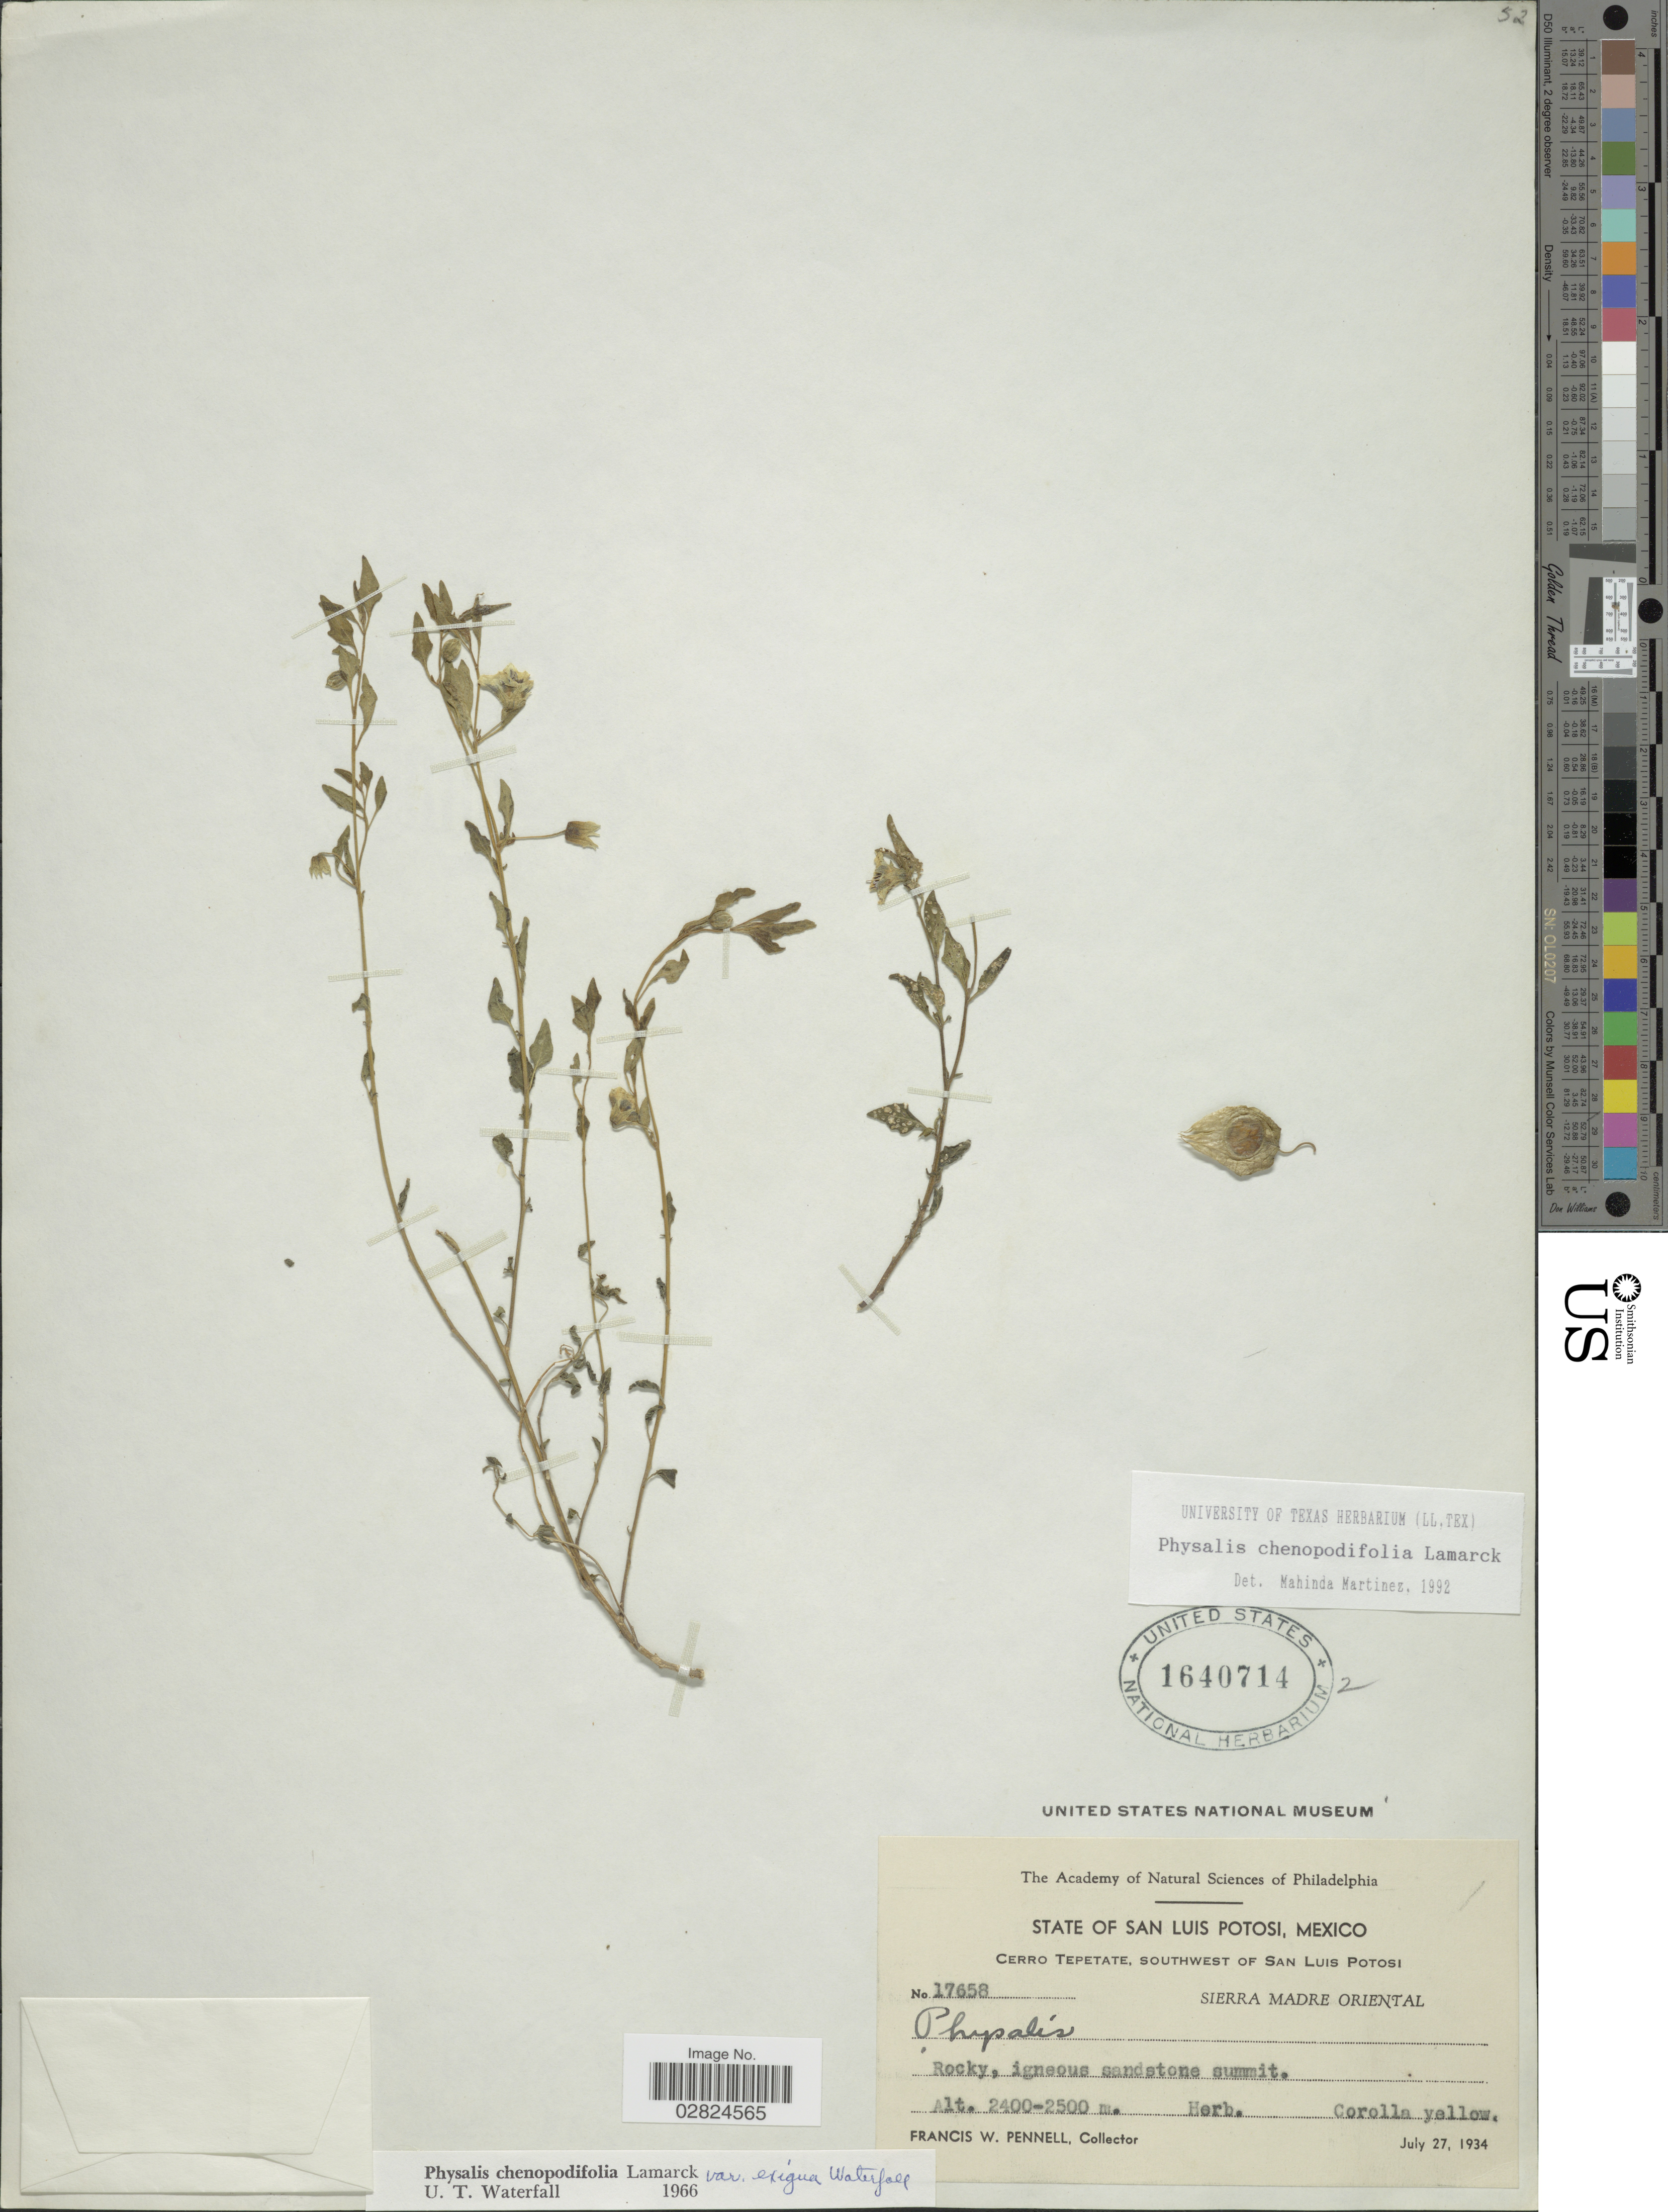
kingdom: Plantae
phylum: Tracheophyta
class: Magnoliopsida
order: Solanales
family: Solanaceae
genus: Physalis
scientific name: Physalis chenopodifolia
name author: Lam.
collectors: F. W. Pennell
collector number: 17658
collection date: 1934-07-27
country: Mexico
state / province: San Luis Potosí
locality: Cerro Tepetate, Southwest of San Luis Potosi, Sierra Madre Oriental.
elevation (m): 2400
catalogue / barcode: US 1640714